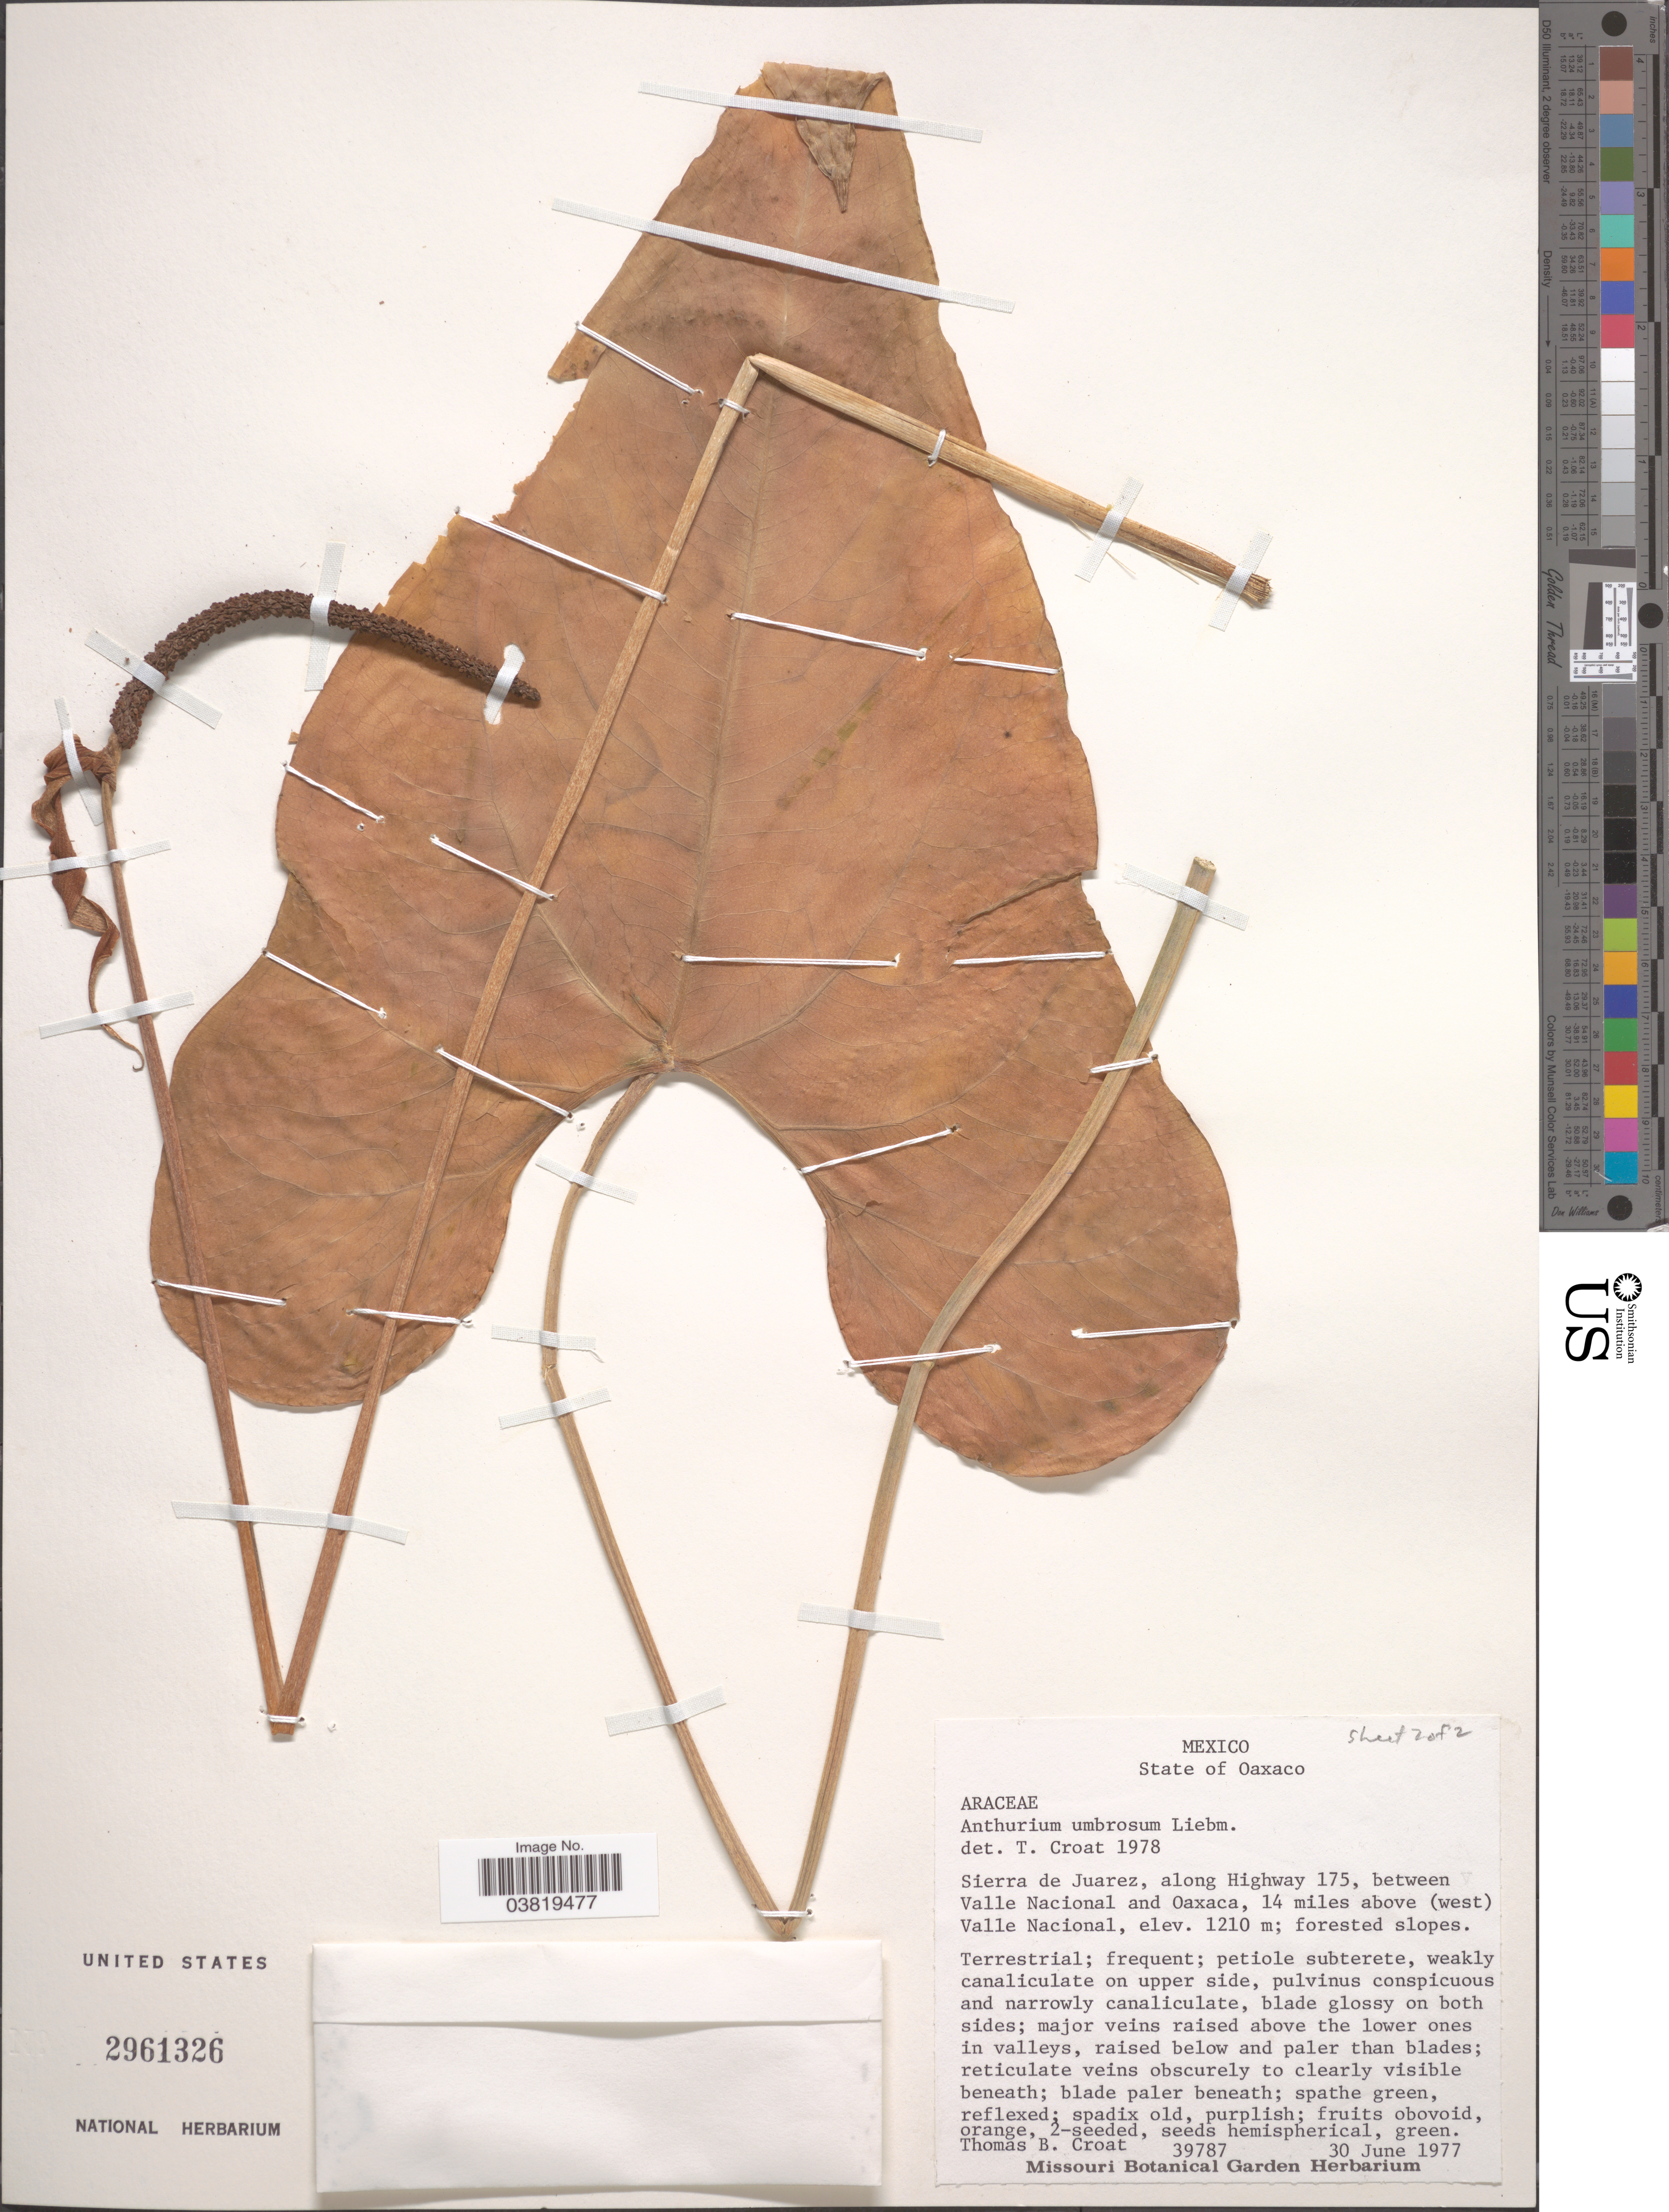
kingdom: Plantae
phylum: Tracheophyta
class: Liliopsida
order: Alismatales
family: Araceae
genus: Anthurium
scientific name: Anthurium umbrosum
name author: Liebm.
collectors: T. B. Croat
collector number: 39787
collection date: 1977-06-30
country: Mexico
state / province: Oaxaca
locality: State of Oaxaco. Sierra de Juarez, along Highway 175, between Valle Nacional and Oaxaca, 14 miles above (west) Valle Nacional.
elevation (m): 1210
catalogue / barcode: US 2961326